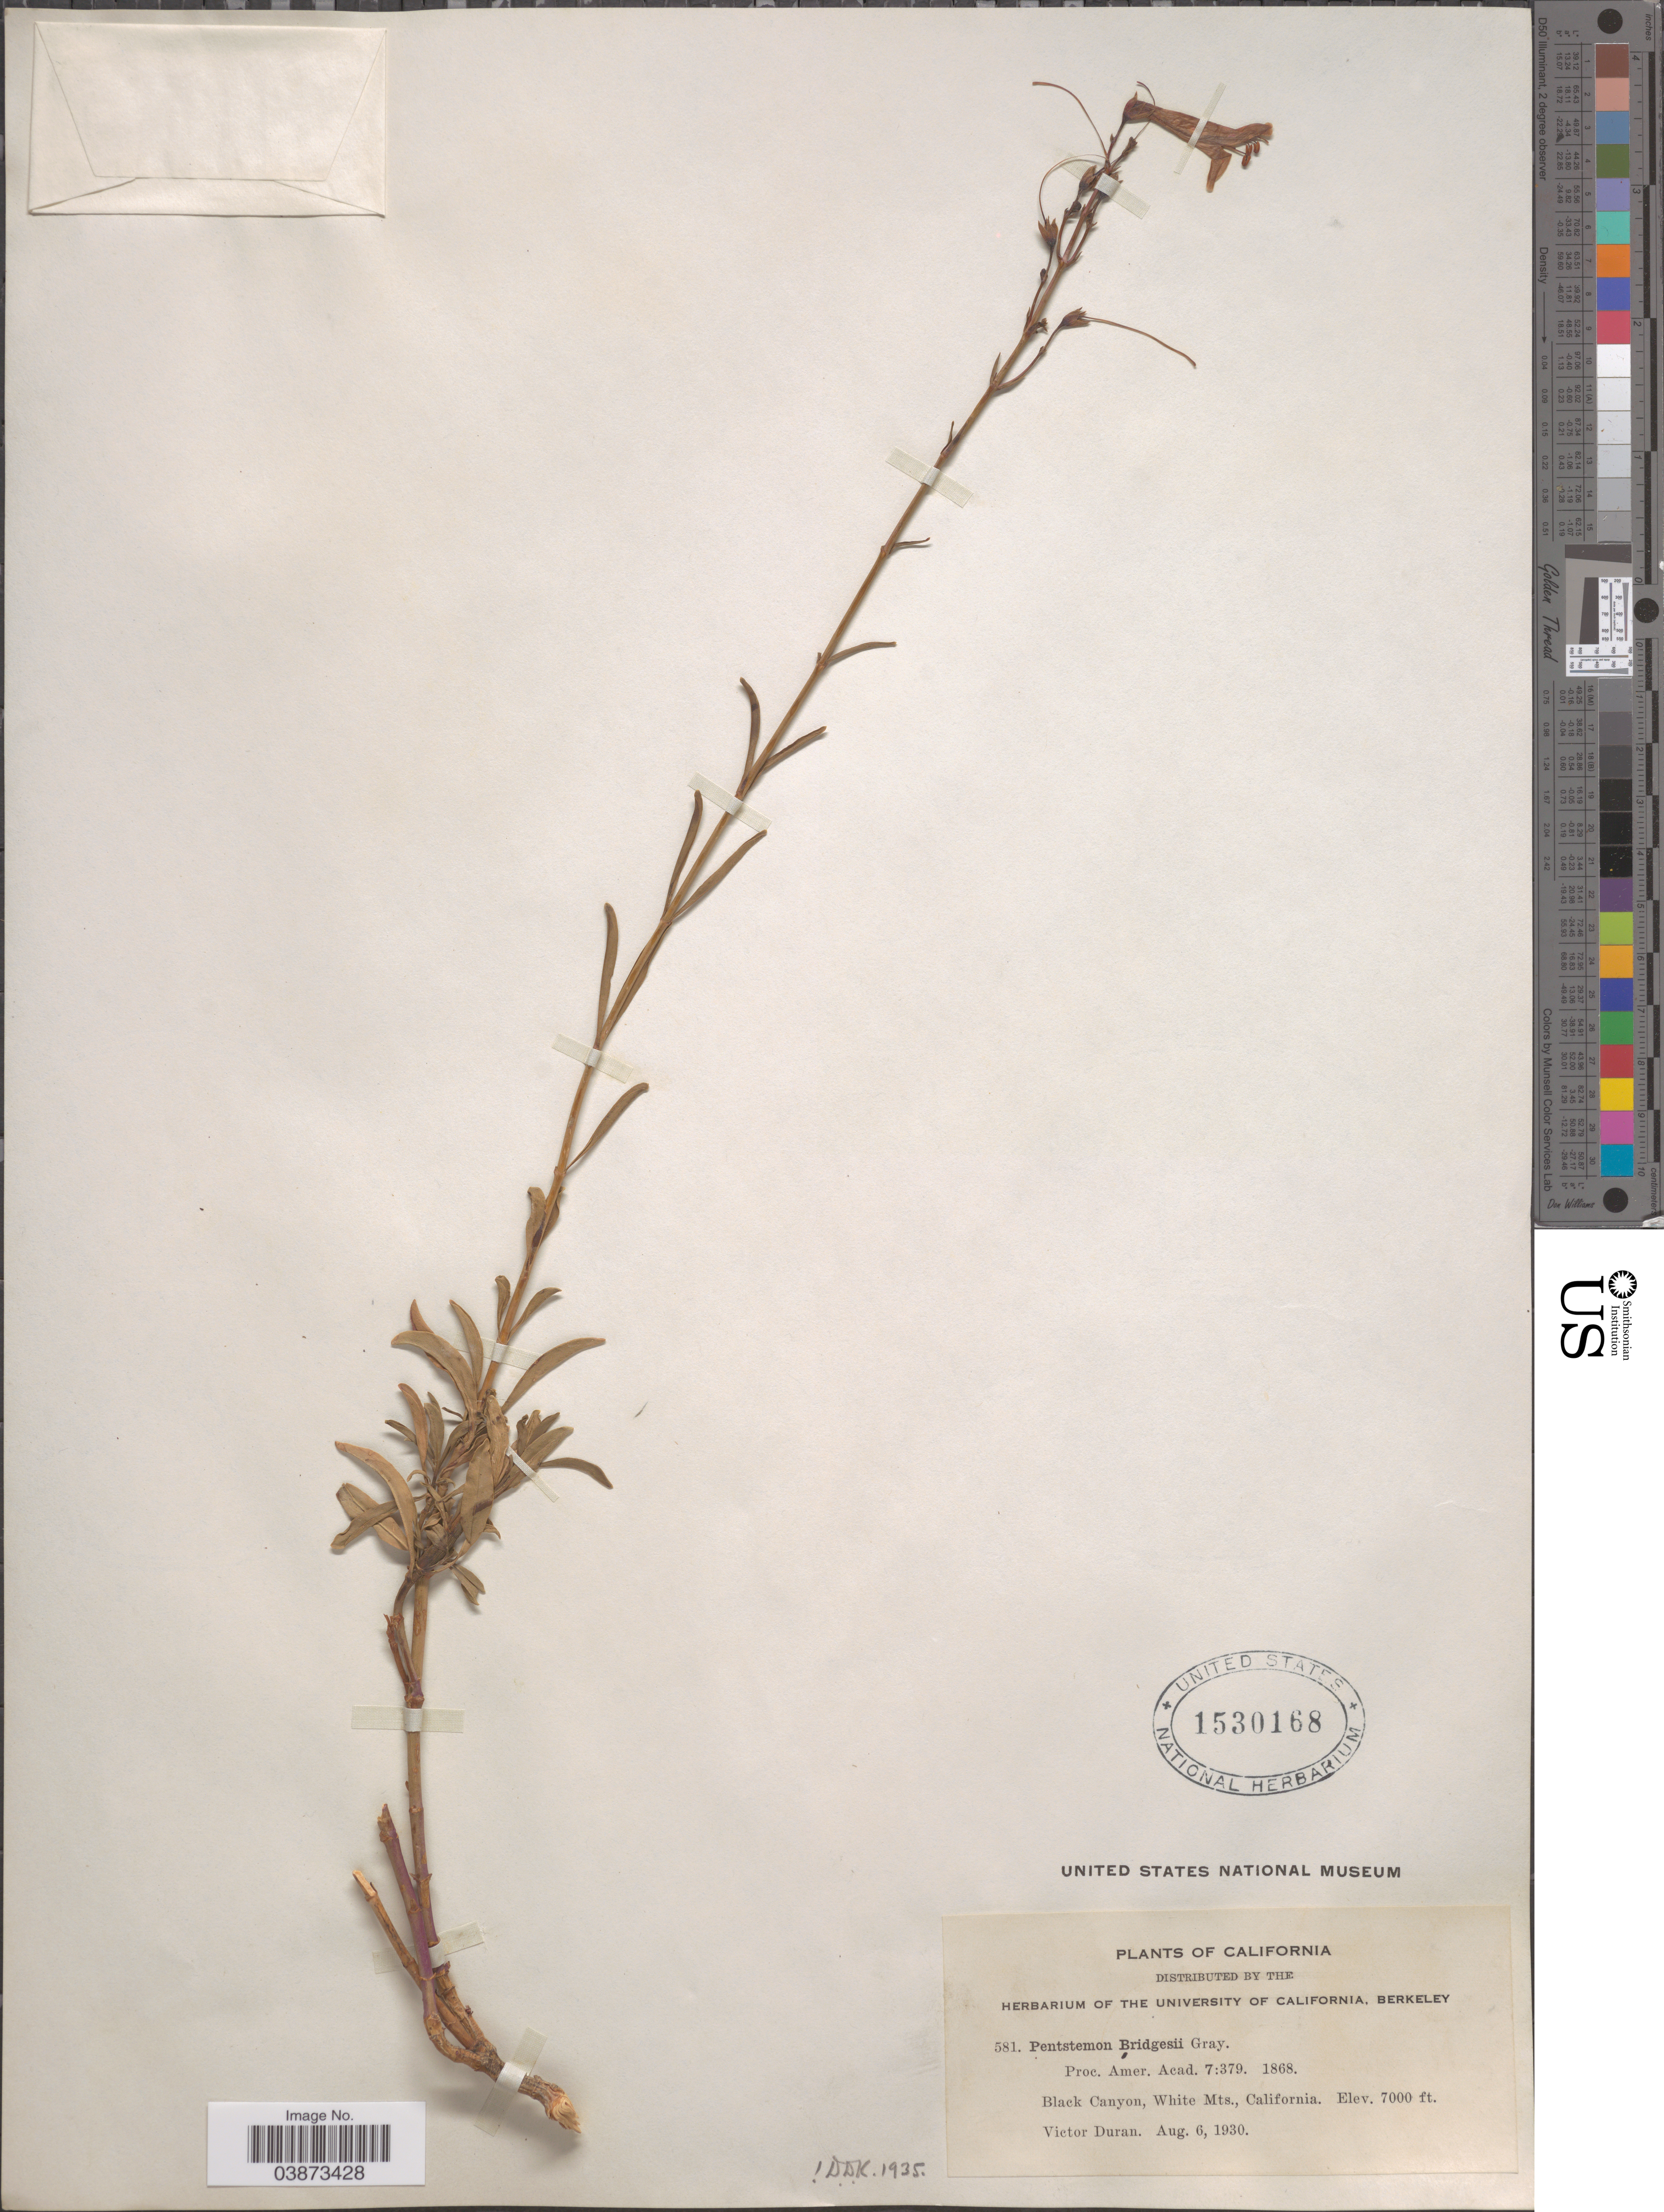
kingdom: Plantae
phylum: Tracheophyta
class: Magnoliopsida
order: Lamiales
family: Plantaginaceae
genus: Penstemon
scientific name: Penstemon bridgesii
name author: A. Gray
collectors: V. Duran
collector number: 581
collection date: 1930-08-06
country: United States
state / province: California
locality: Black Canyon, White Mts.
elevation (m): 2134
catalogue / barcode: US 1530168